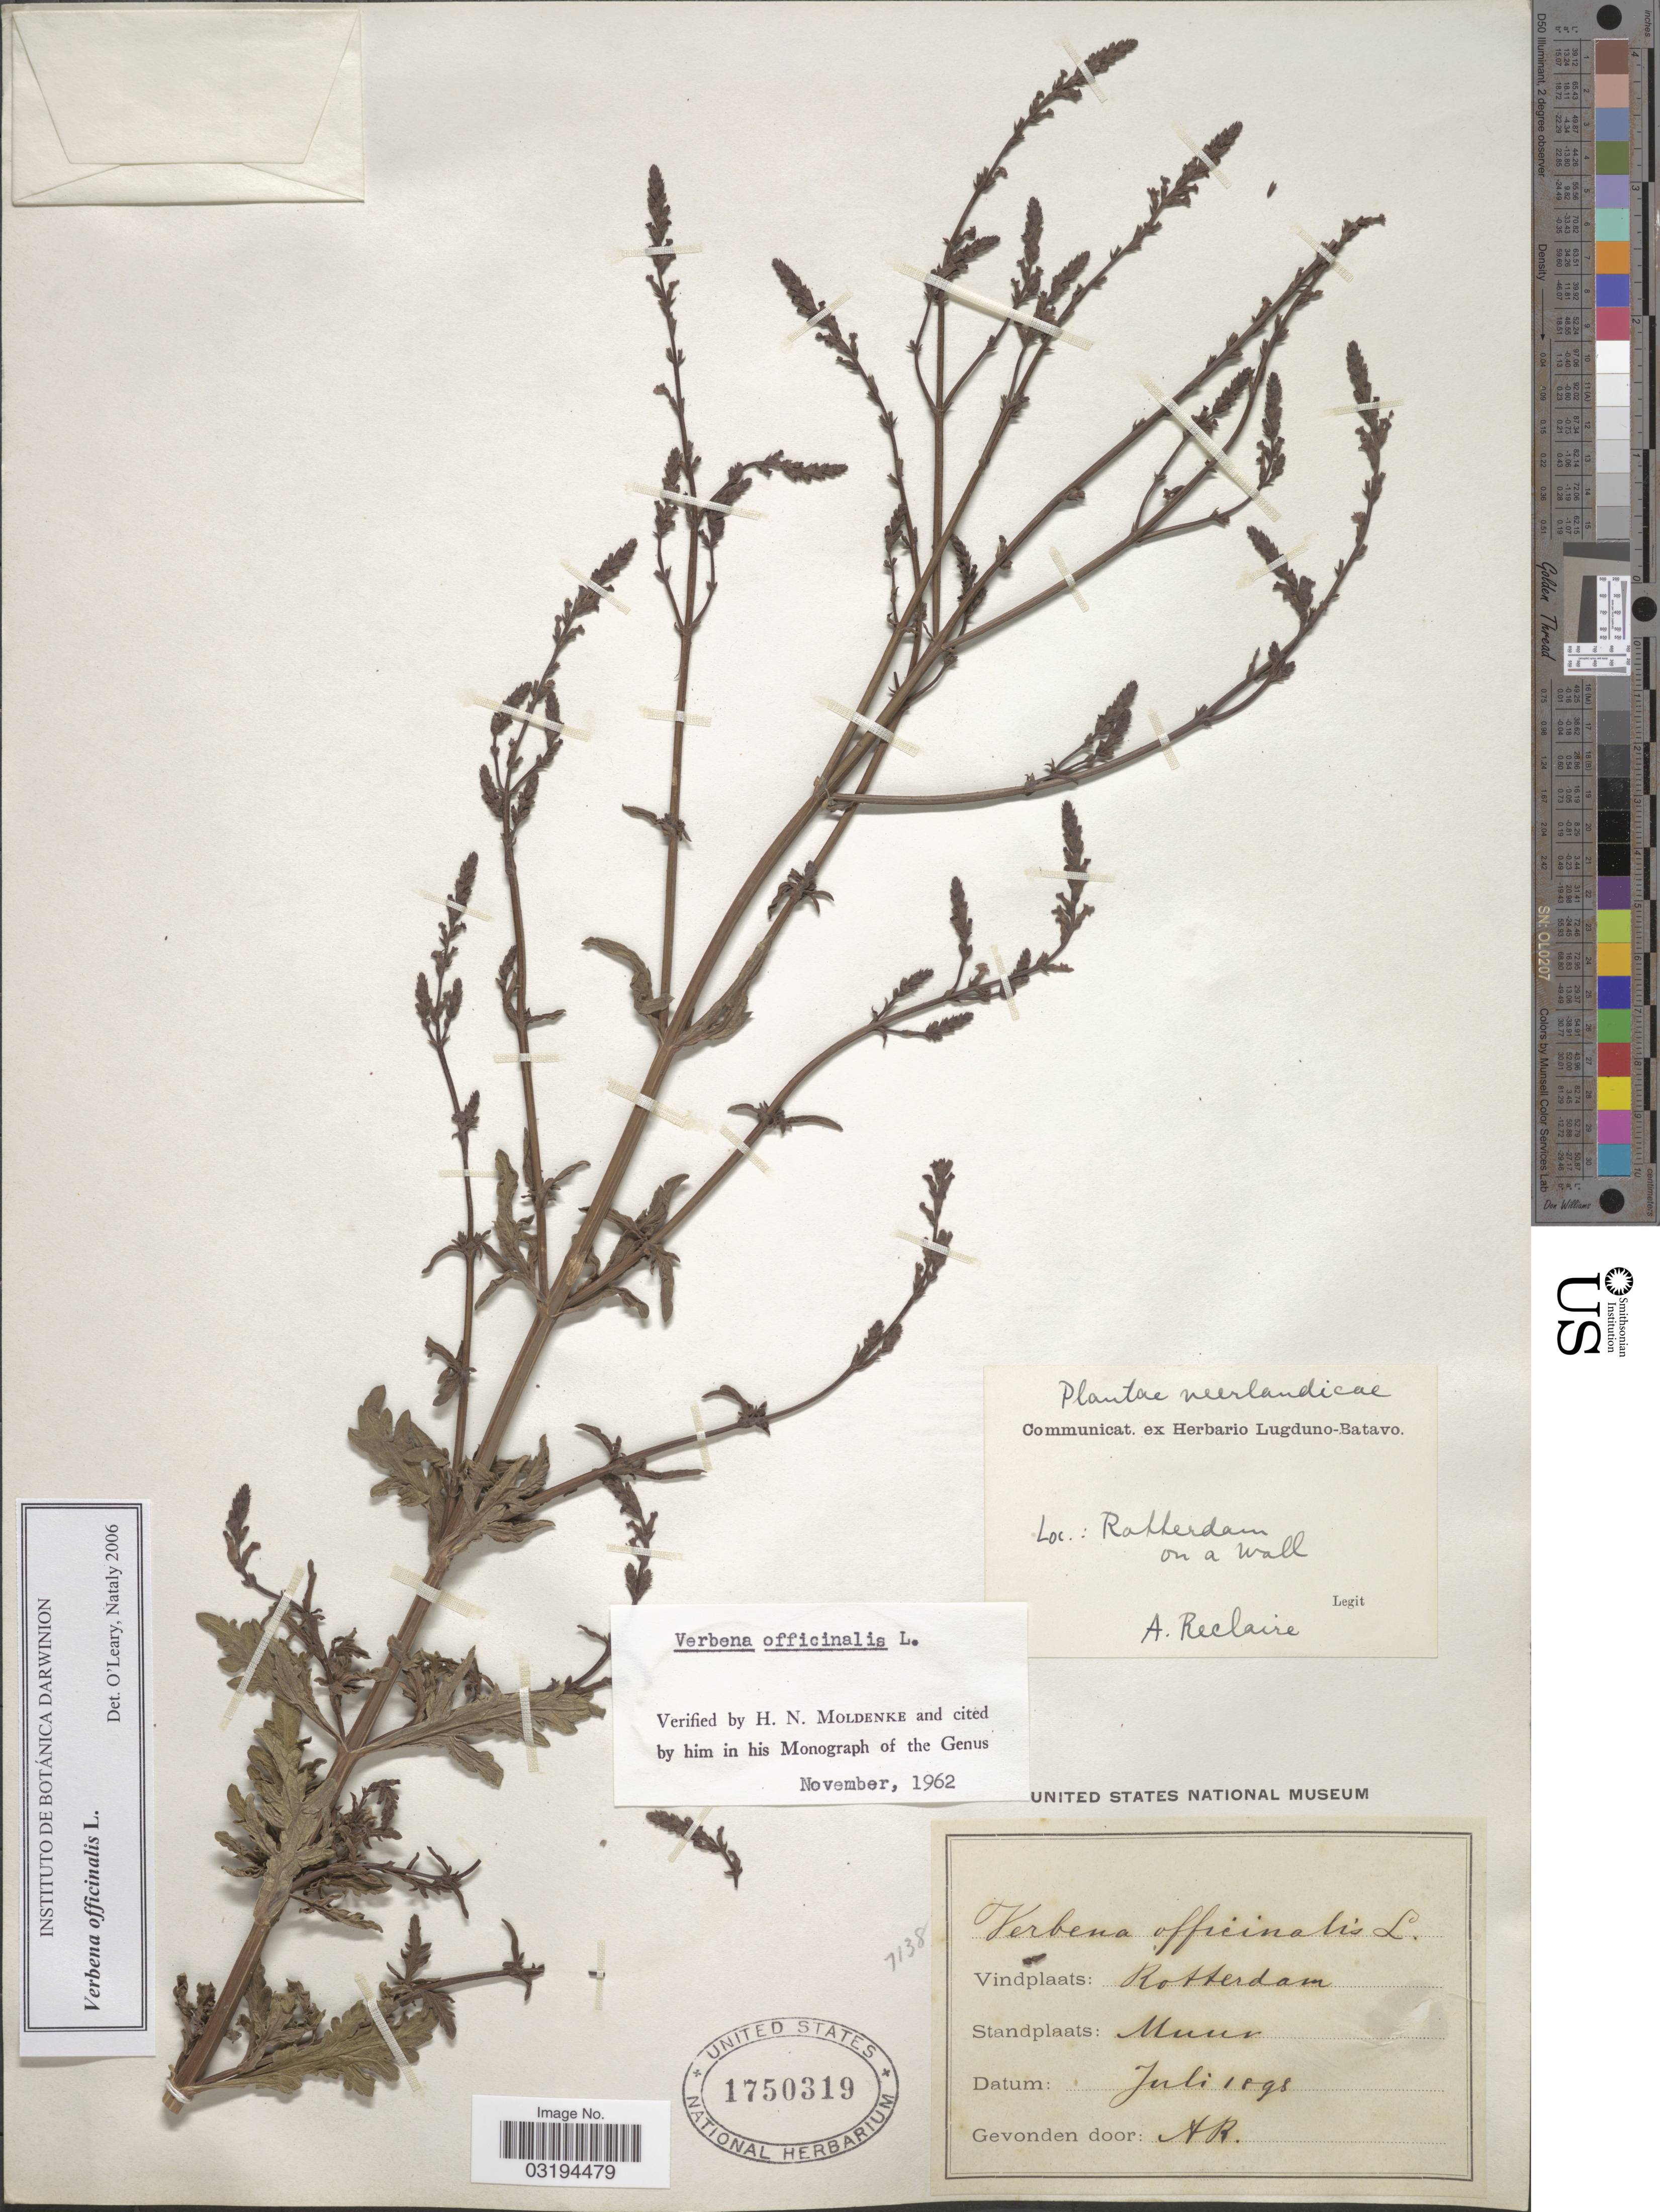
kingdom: Plantae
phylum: Tracheophyta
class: Magnoliopsida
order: Lamiales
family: Verbenaceae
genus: Verbena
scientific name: Verbena officinalis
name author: L.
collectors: A. Reclaire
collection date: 1898-07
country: Netherlands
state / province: Zuid Holland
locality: Rotterdam.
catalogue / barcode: US 1750319